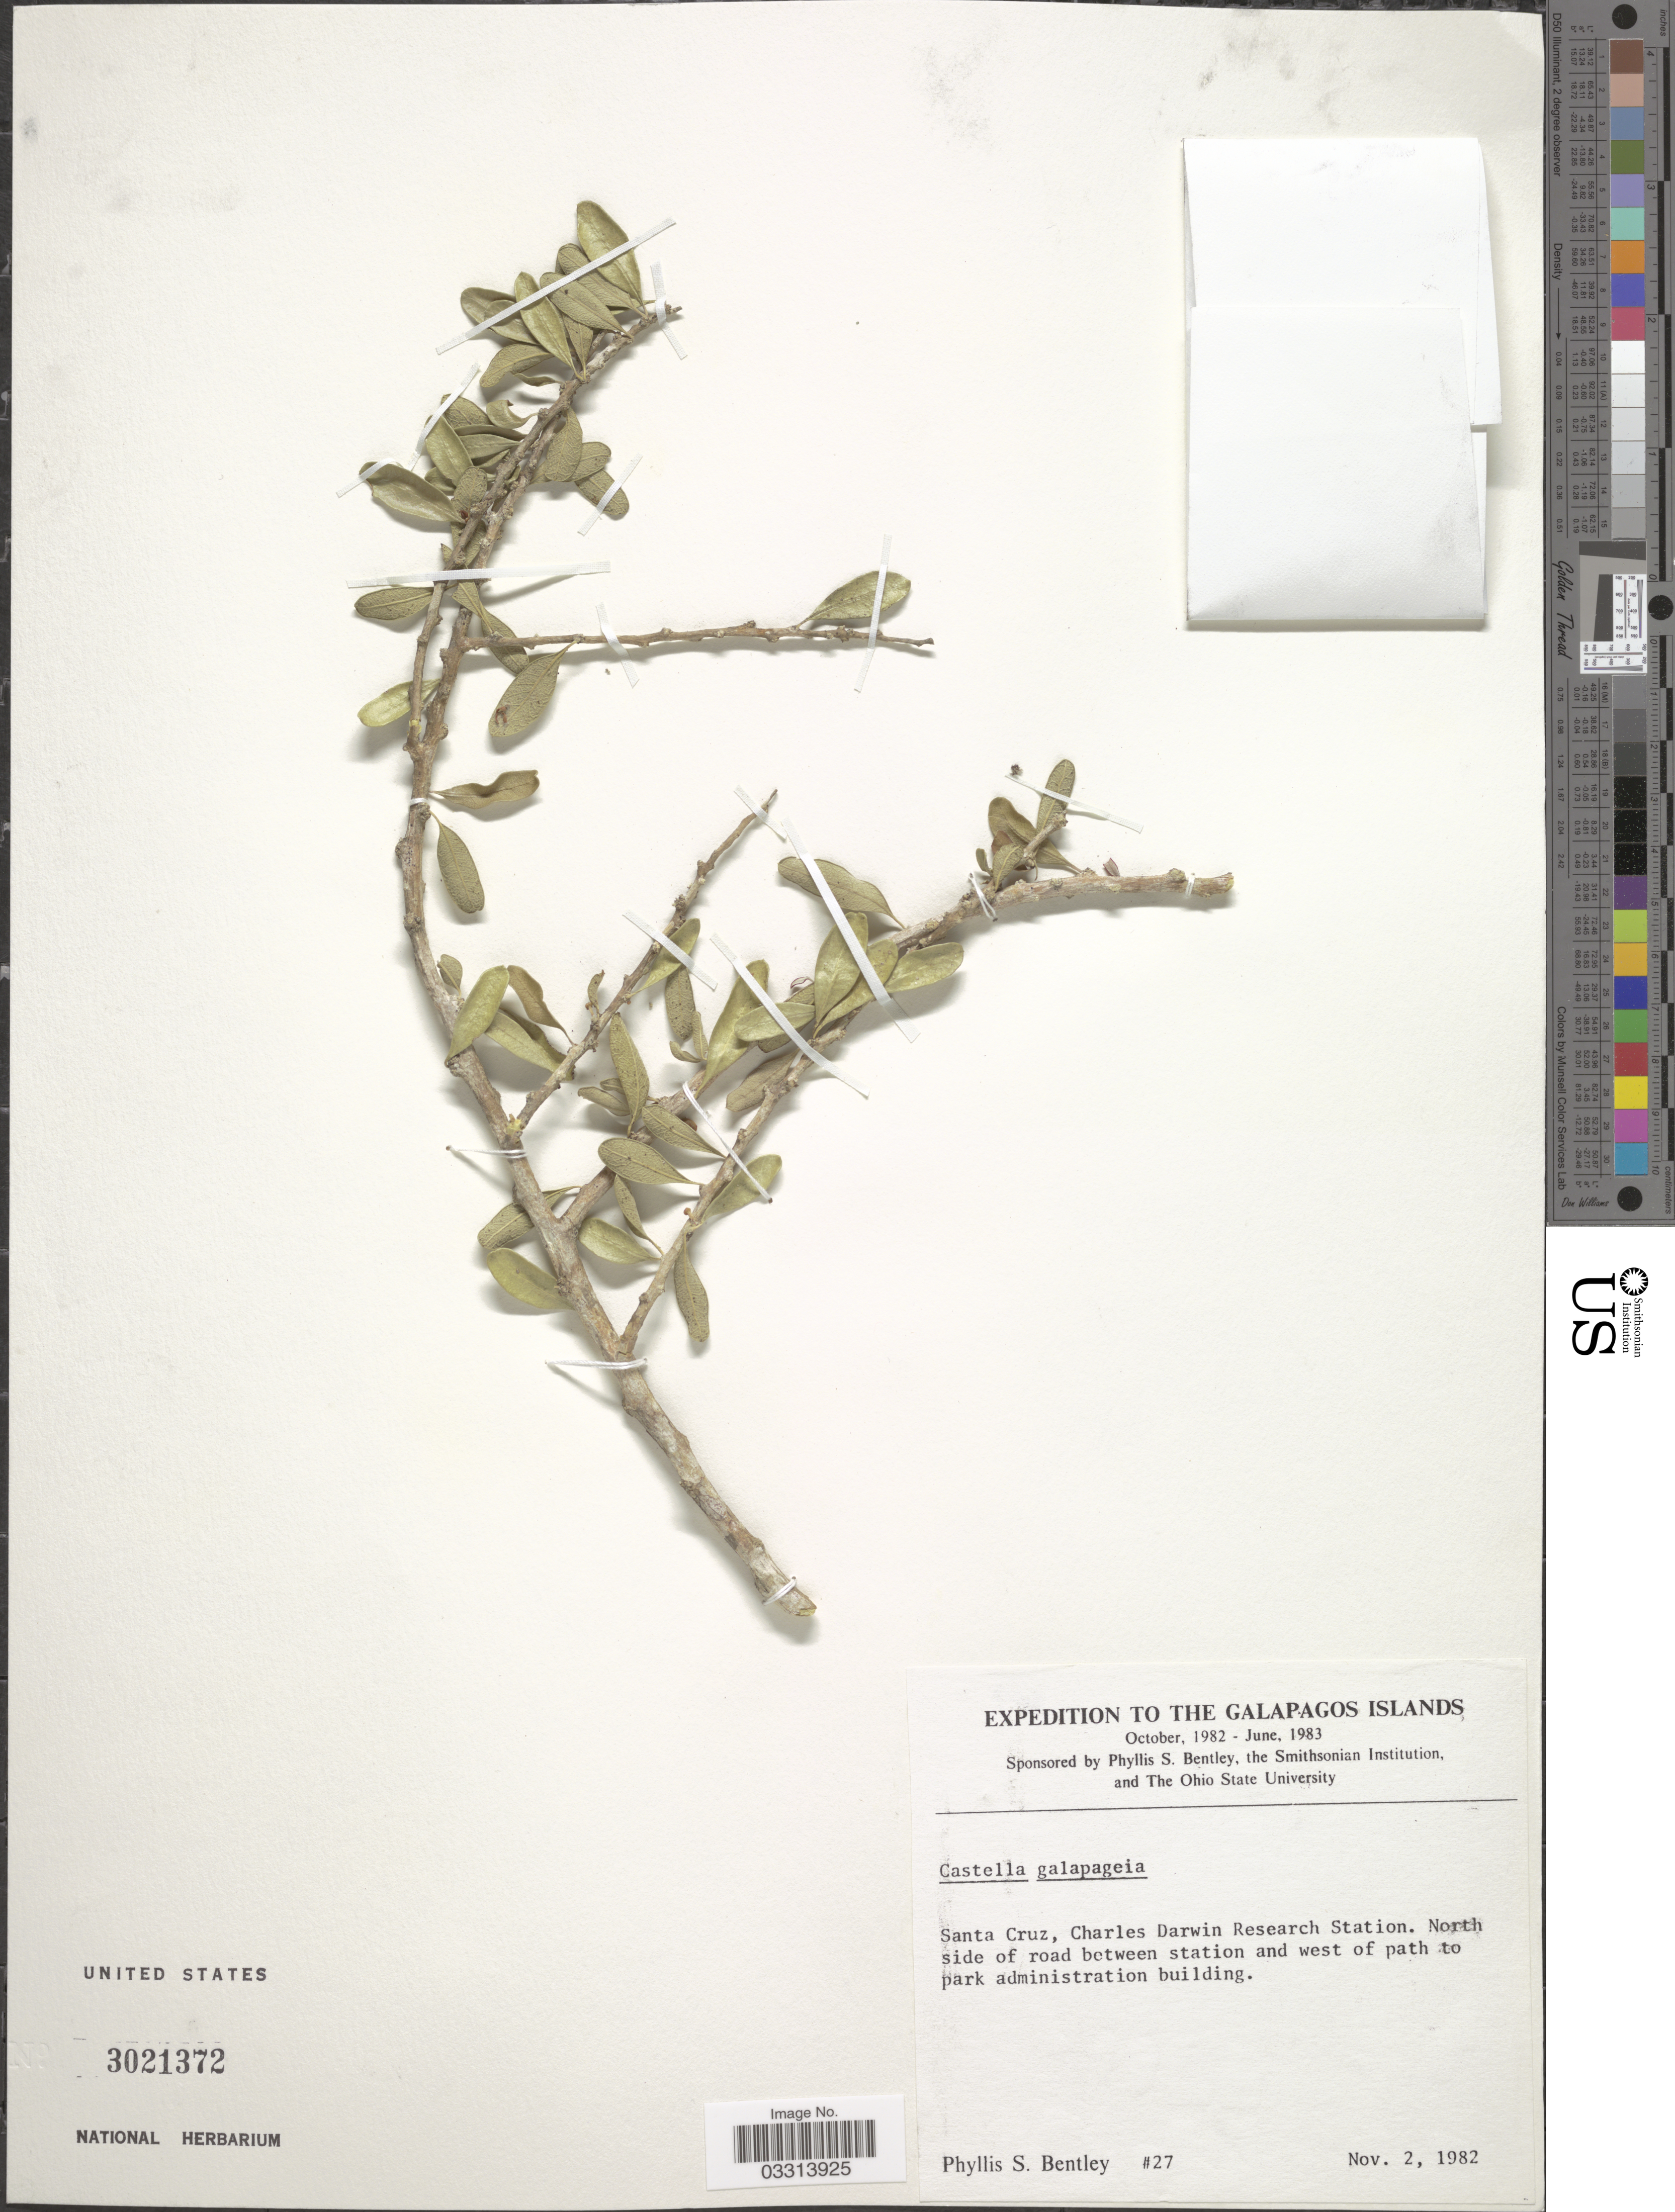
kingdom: Plantae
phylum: Tracheophyta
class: Magnoliopsida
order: Sapindales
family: Simaroubaceae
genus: Castela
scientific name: Castela galapageia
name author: Hook. f.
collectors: P. S. Bentley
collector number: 27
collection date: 1982-11-02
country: Ecuador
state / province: Colón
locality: The Galapagos Islands. Santa Cruz, Charles Darwin Research Station. North side of road between station and west of path to park administration building.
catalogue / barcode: US 3021372